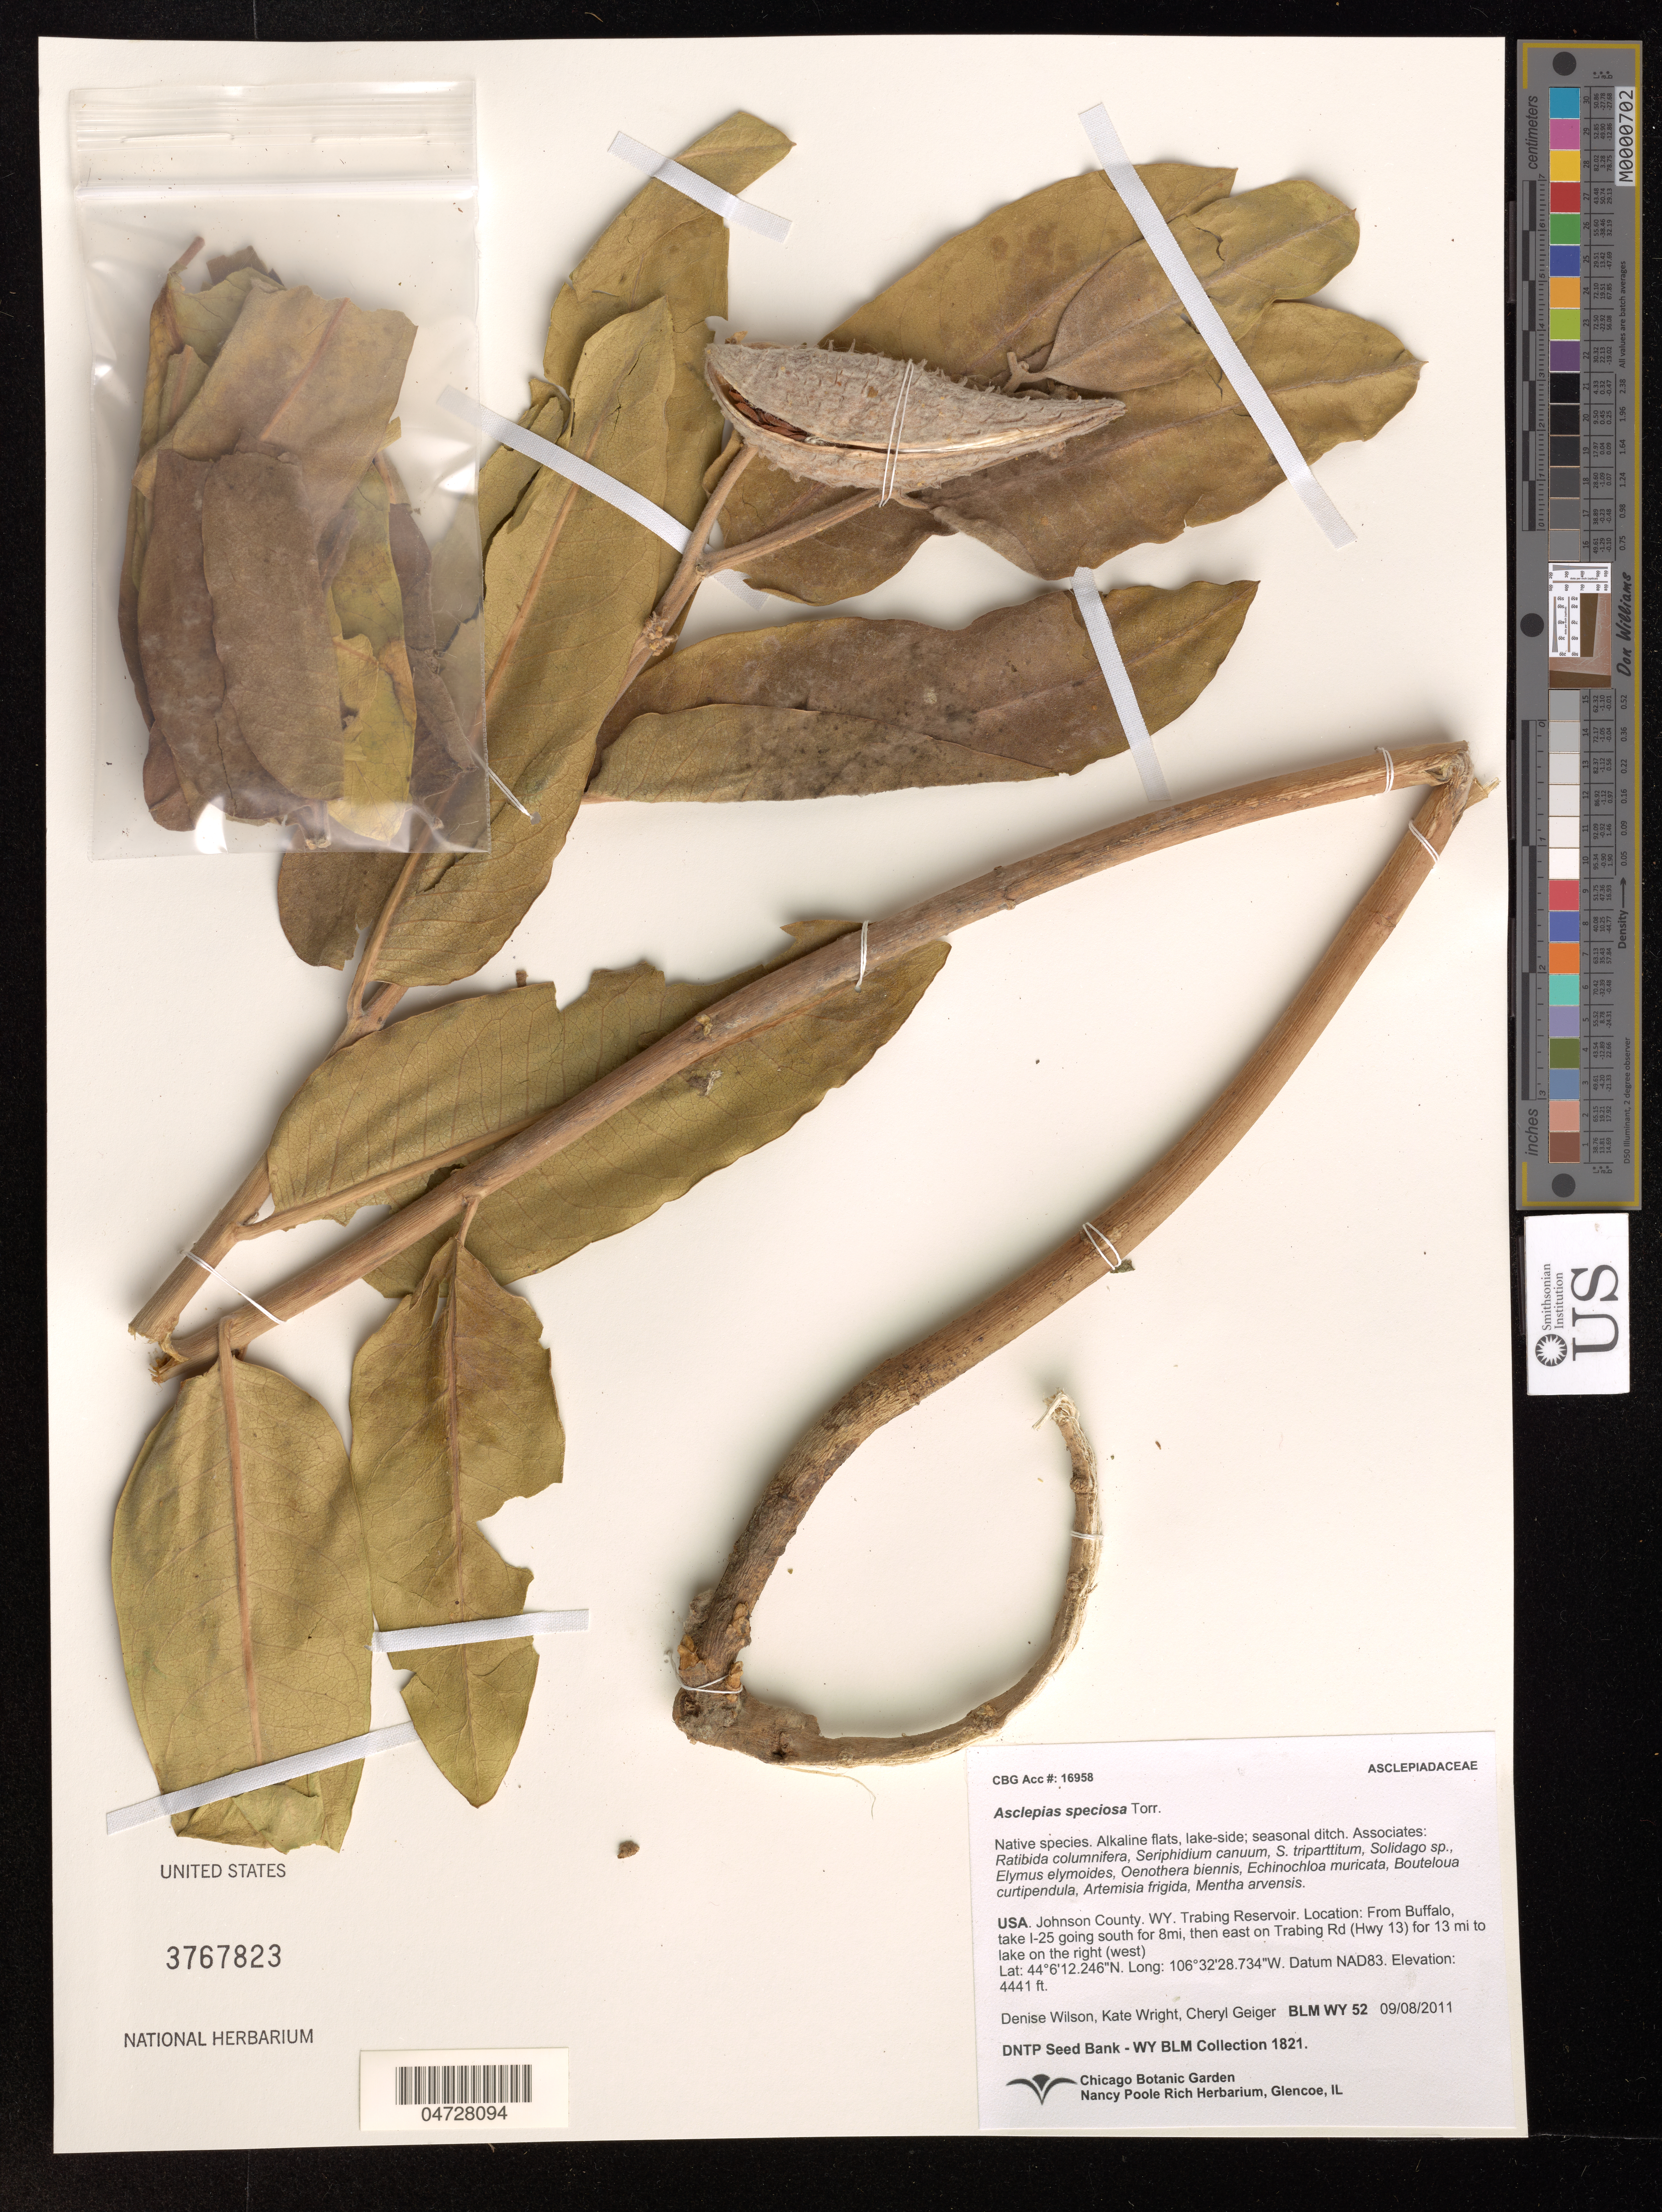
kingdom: Plantae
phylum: Tracheophyta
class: Magnoliopsida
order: Gentianales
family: Apocynaceae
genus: Asclepias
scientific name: Asclepias speciosa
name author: Torr.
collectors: D. Wilson, K. Wright & C. Geiger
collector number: BLM WY 52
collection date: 2011-09-08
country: United States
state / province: Wyoming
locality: Johnson County. Trabing Reservoir. From Buffalo, take I-25 going south for 8mi, then east on Trabing Rd (Hwy 13) for 13 mi to lake on the right (west).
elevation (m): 1354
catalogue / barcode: US 3767823